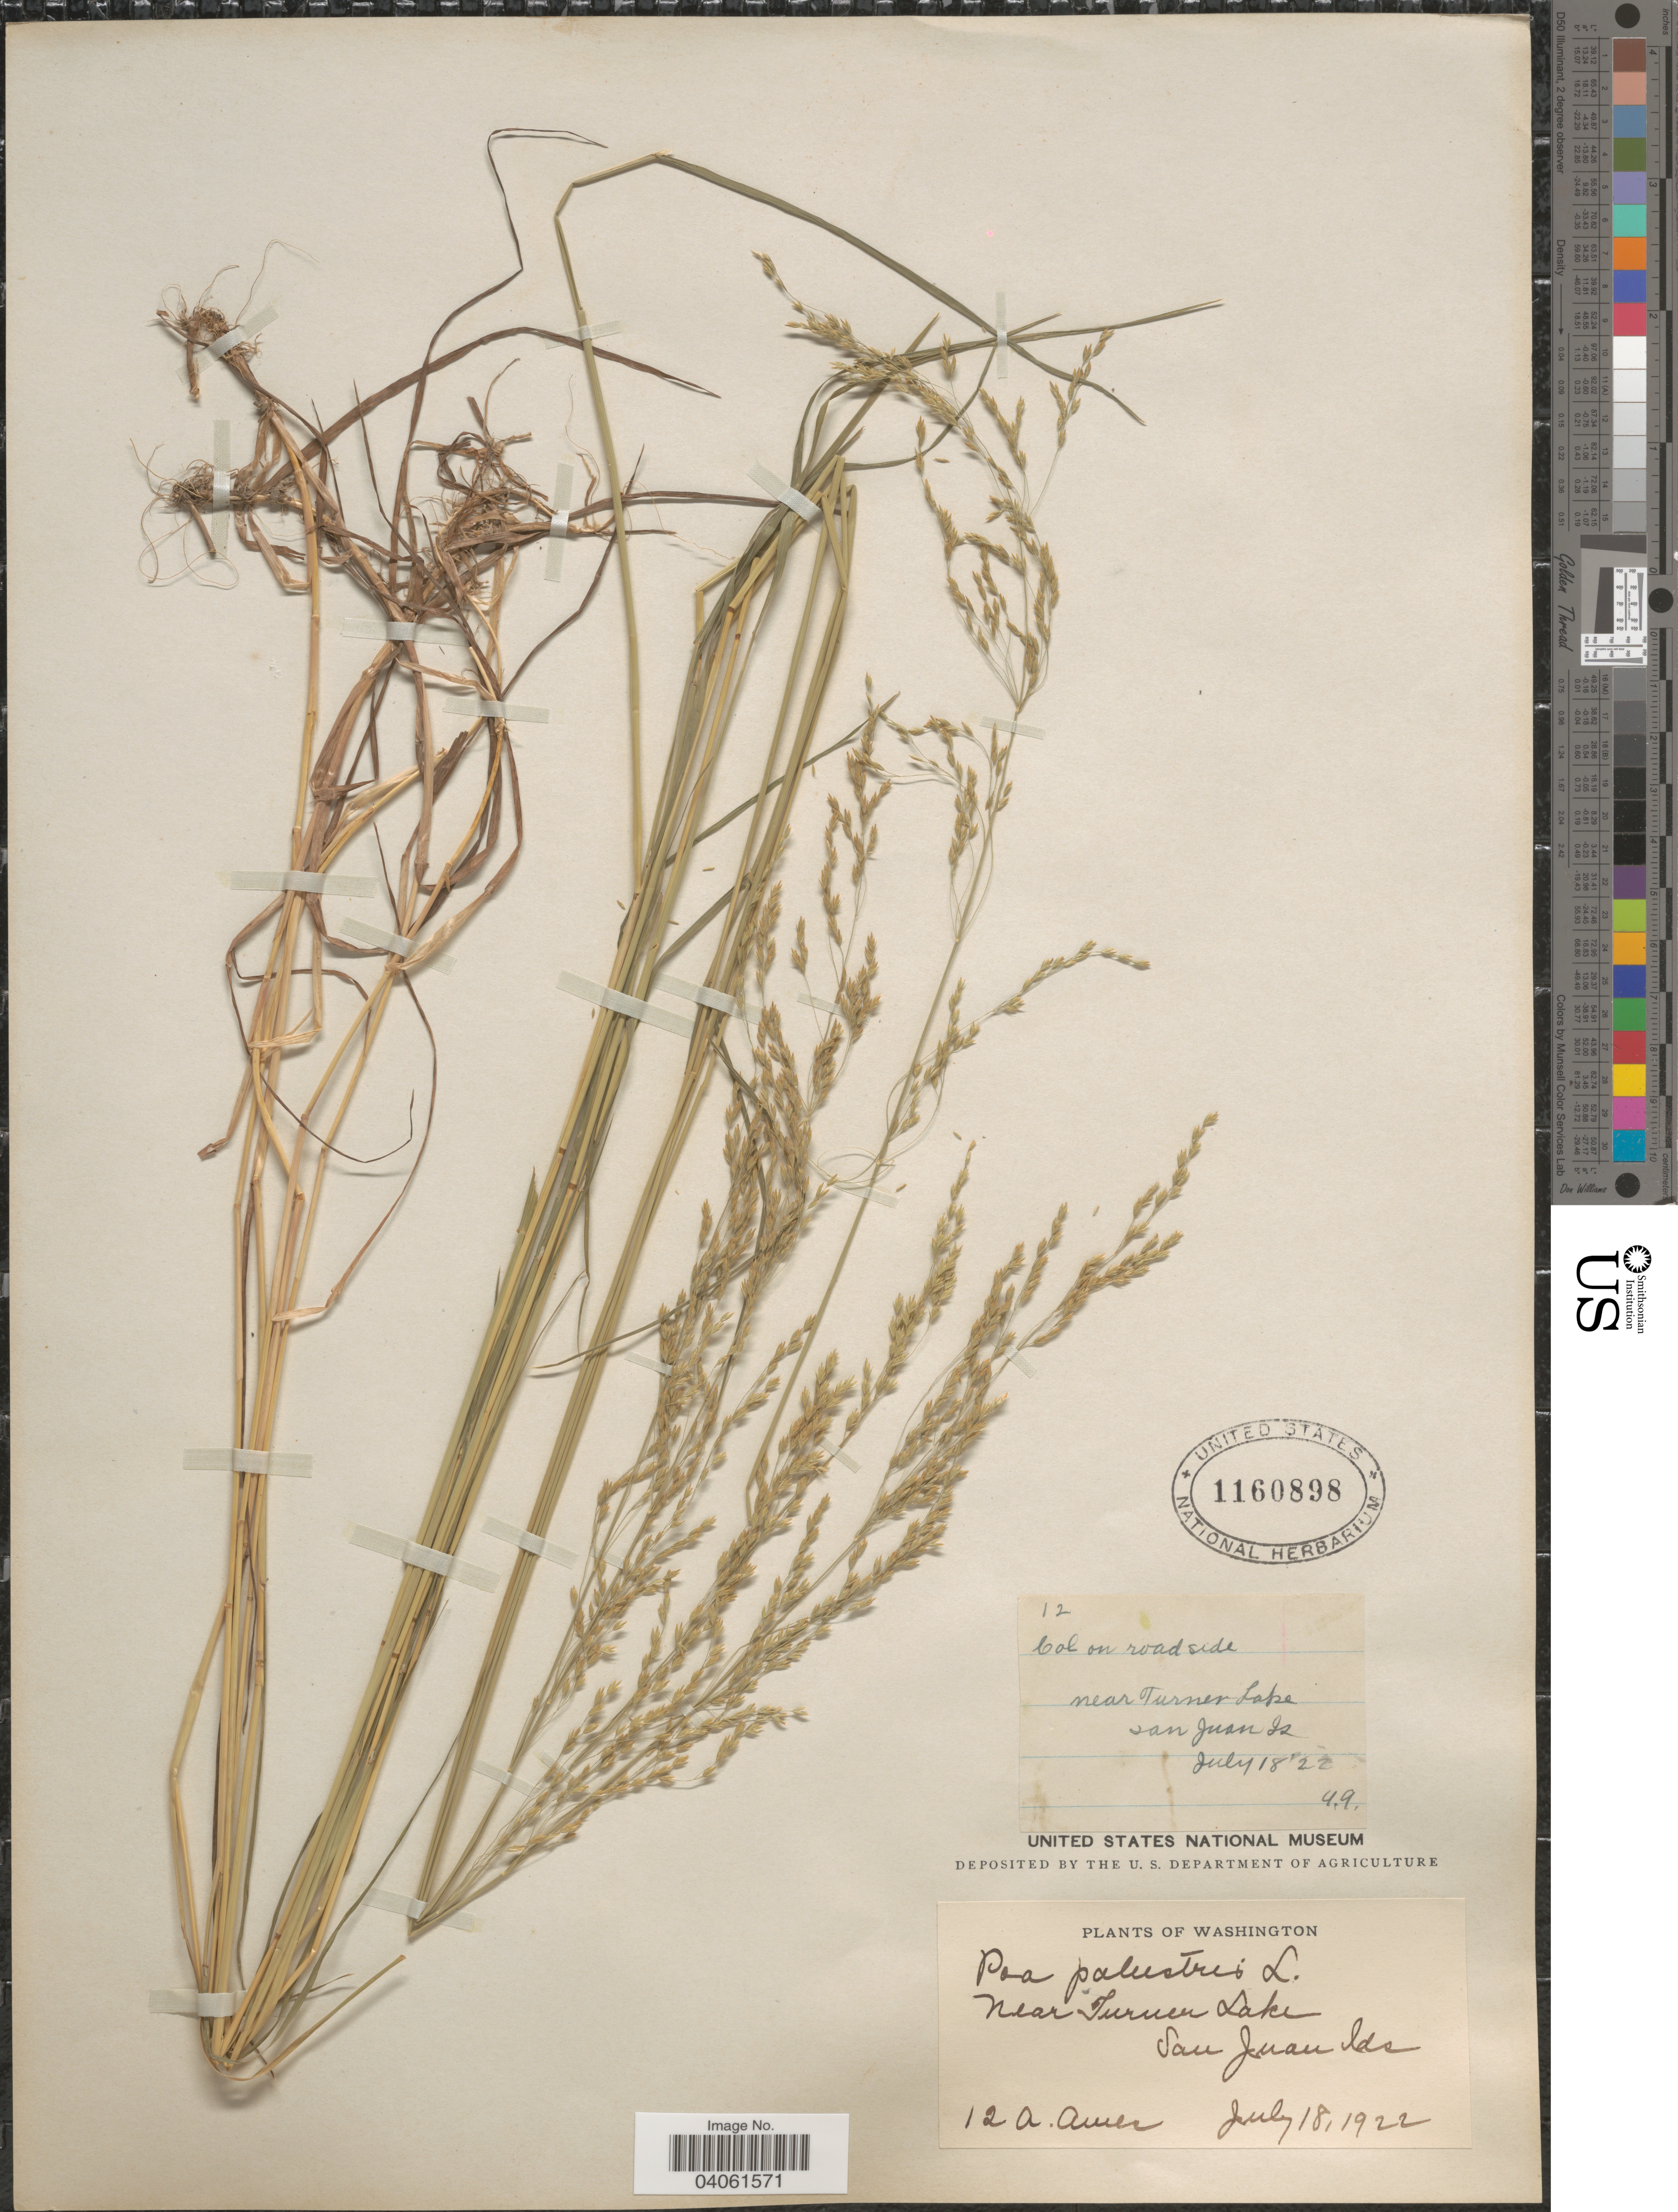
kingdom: Plantae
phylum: Tracheophyta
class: Liliopsida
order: Poales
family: Poaceae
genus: Poa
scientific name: Poa palustris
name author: L.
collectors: A. Ames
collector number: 12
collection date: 1922-07-18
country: United States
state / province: Washington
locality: On roadside near Turner Lake. San Juan Ids.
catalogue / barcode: US 1160898